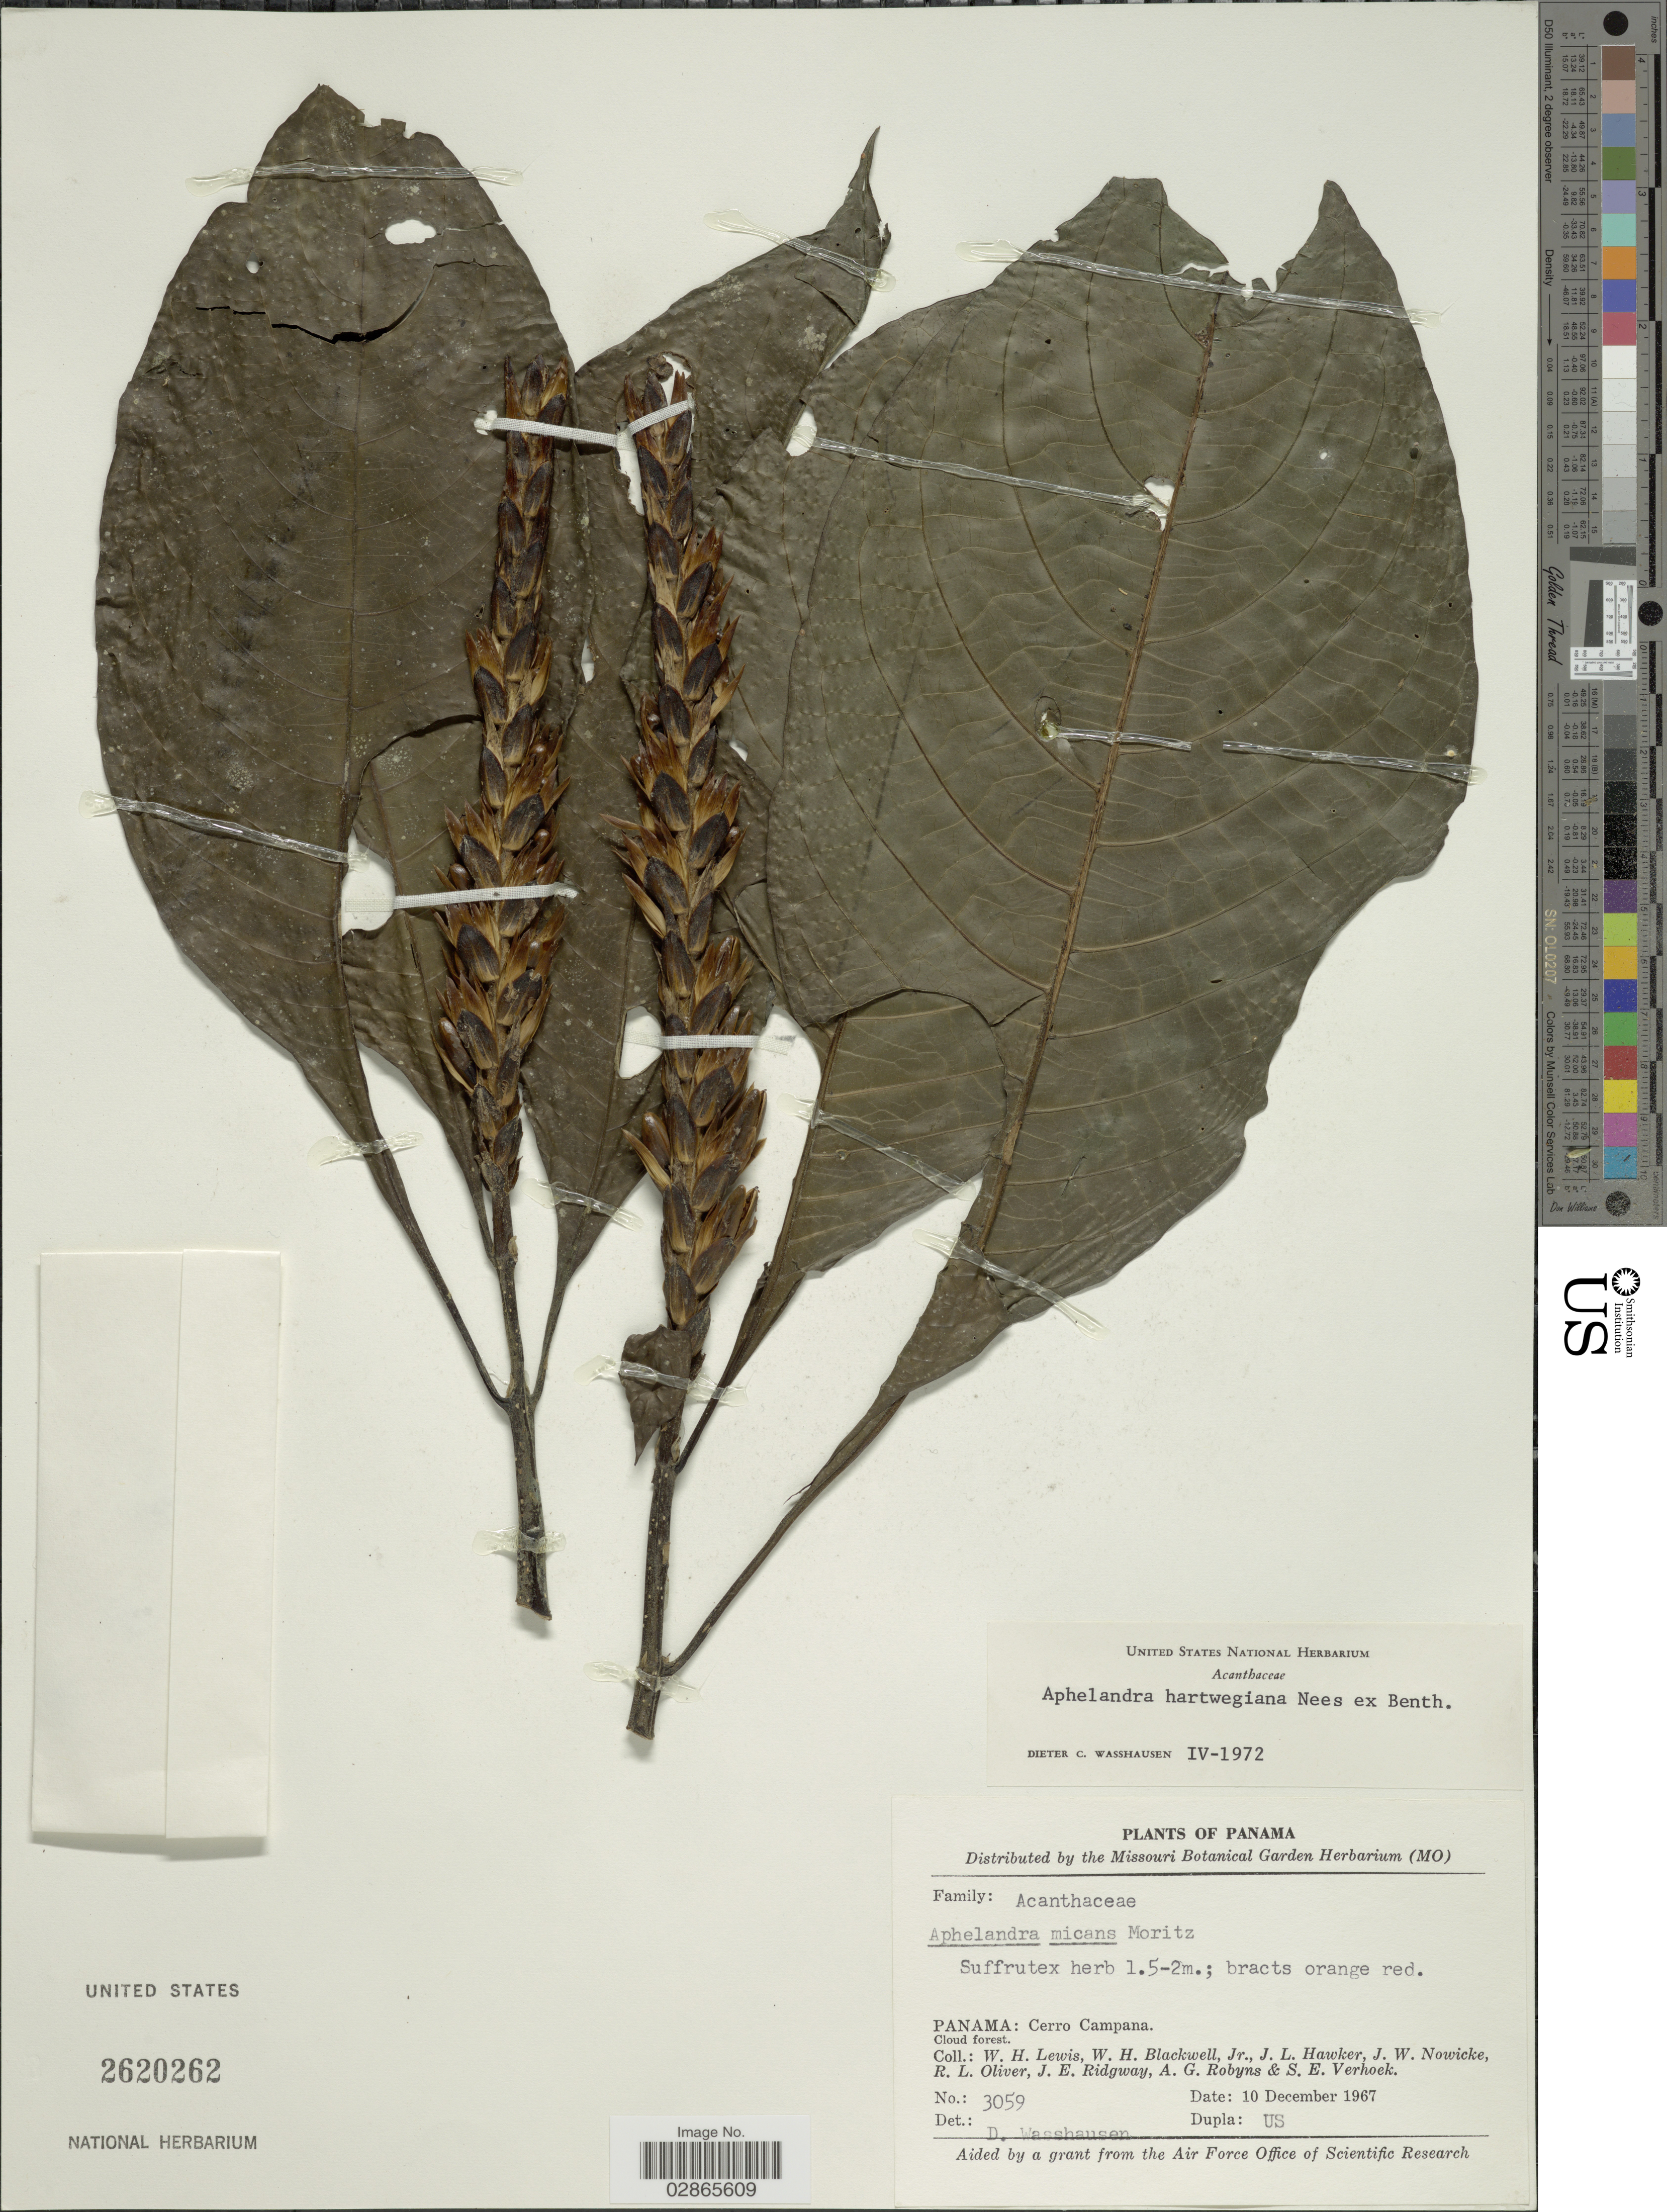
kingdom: Plantae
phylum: Tracheophyta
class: Magnoliopsida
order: Lamiales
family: Acanthaceae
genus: Aphelandra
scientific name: Aphelandra campanensis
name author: Durkee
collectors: W. H. Lewis, W. H. Blackwell, J. L. Hawker, J. W. Nowicke & et al.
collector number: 3059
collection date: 1967-12-10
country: Panama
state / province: Panamá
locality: Cerro Campana.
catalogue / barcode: US 2620262